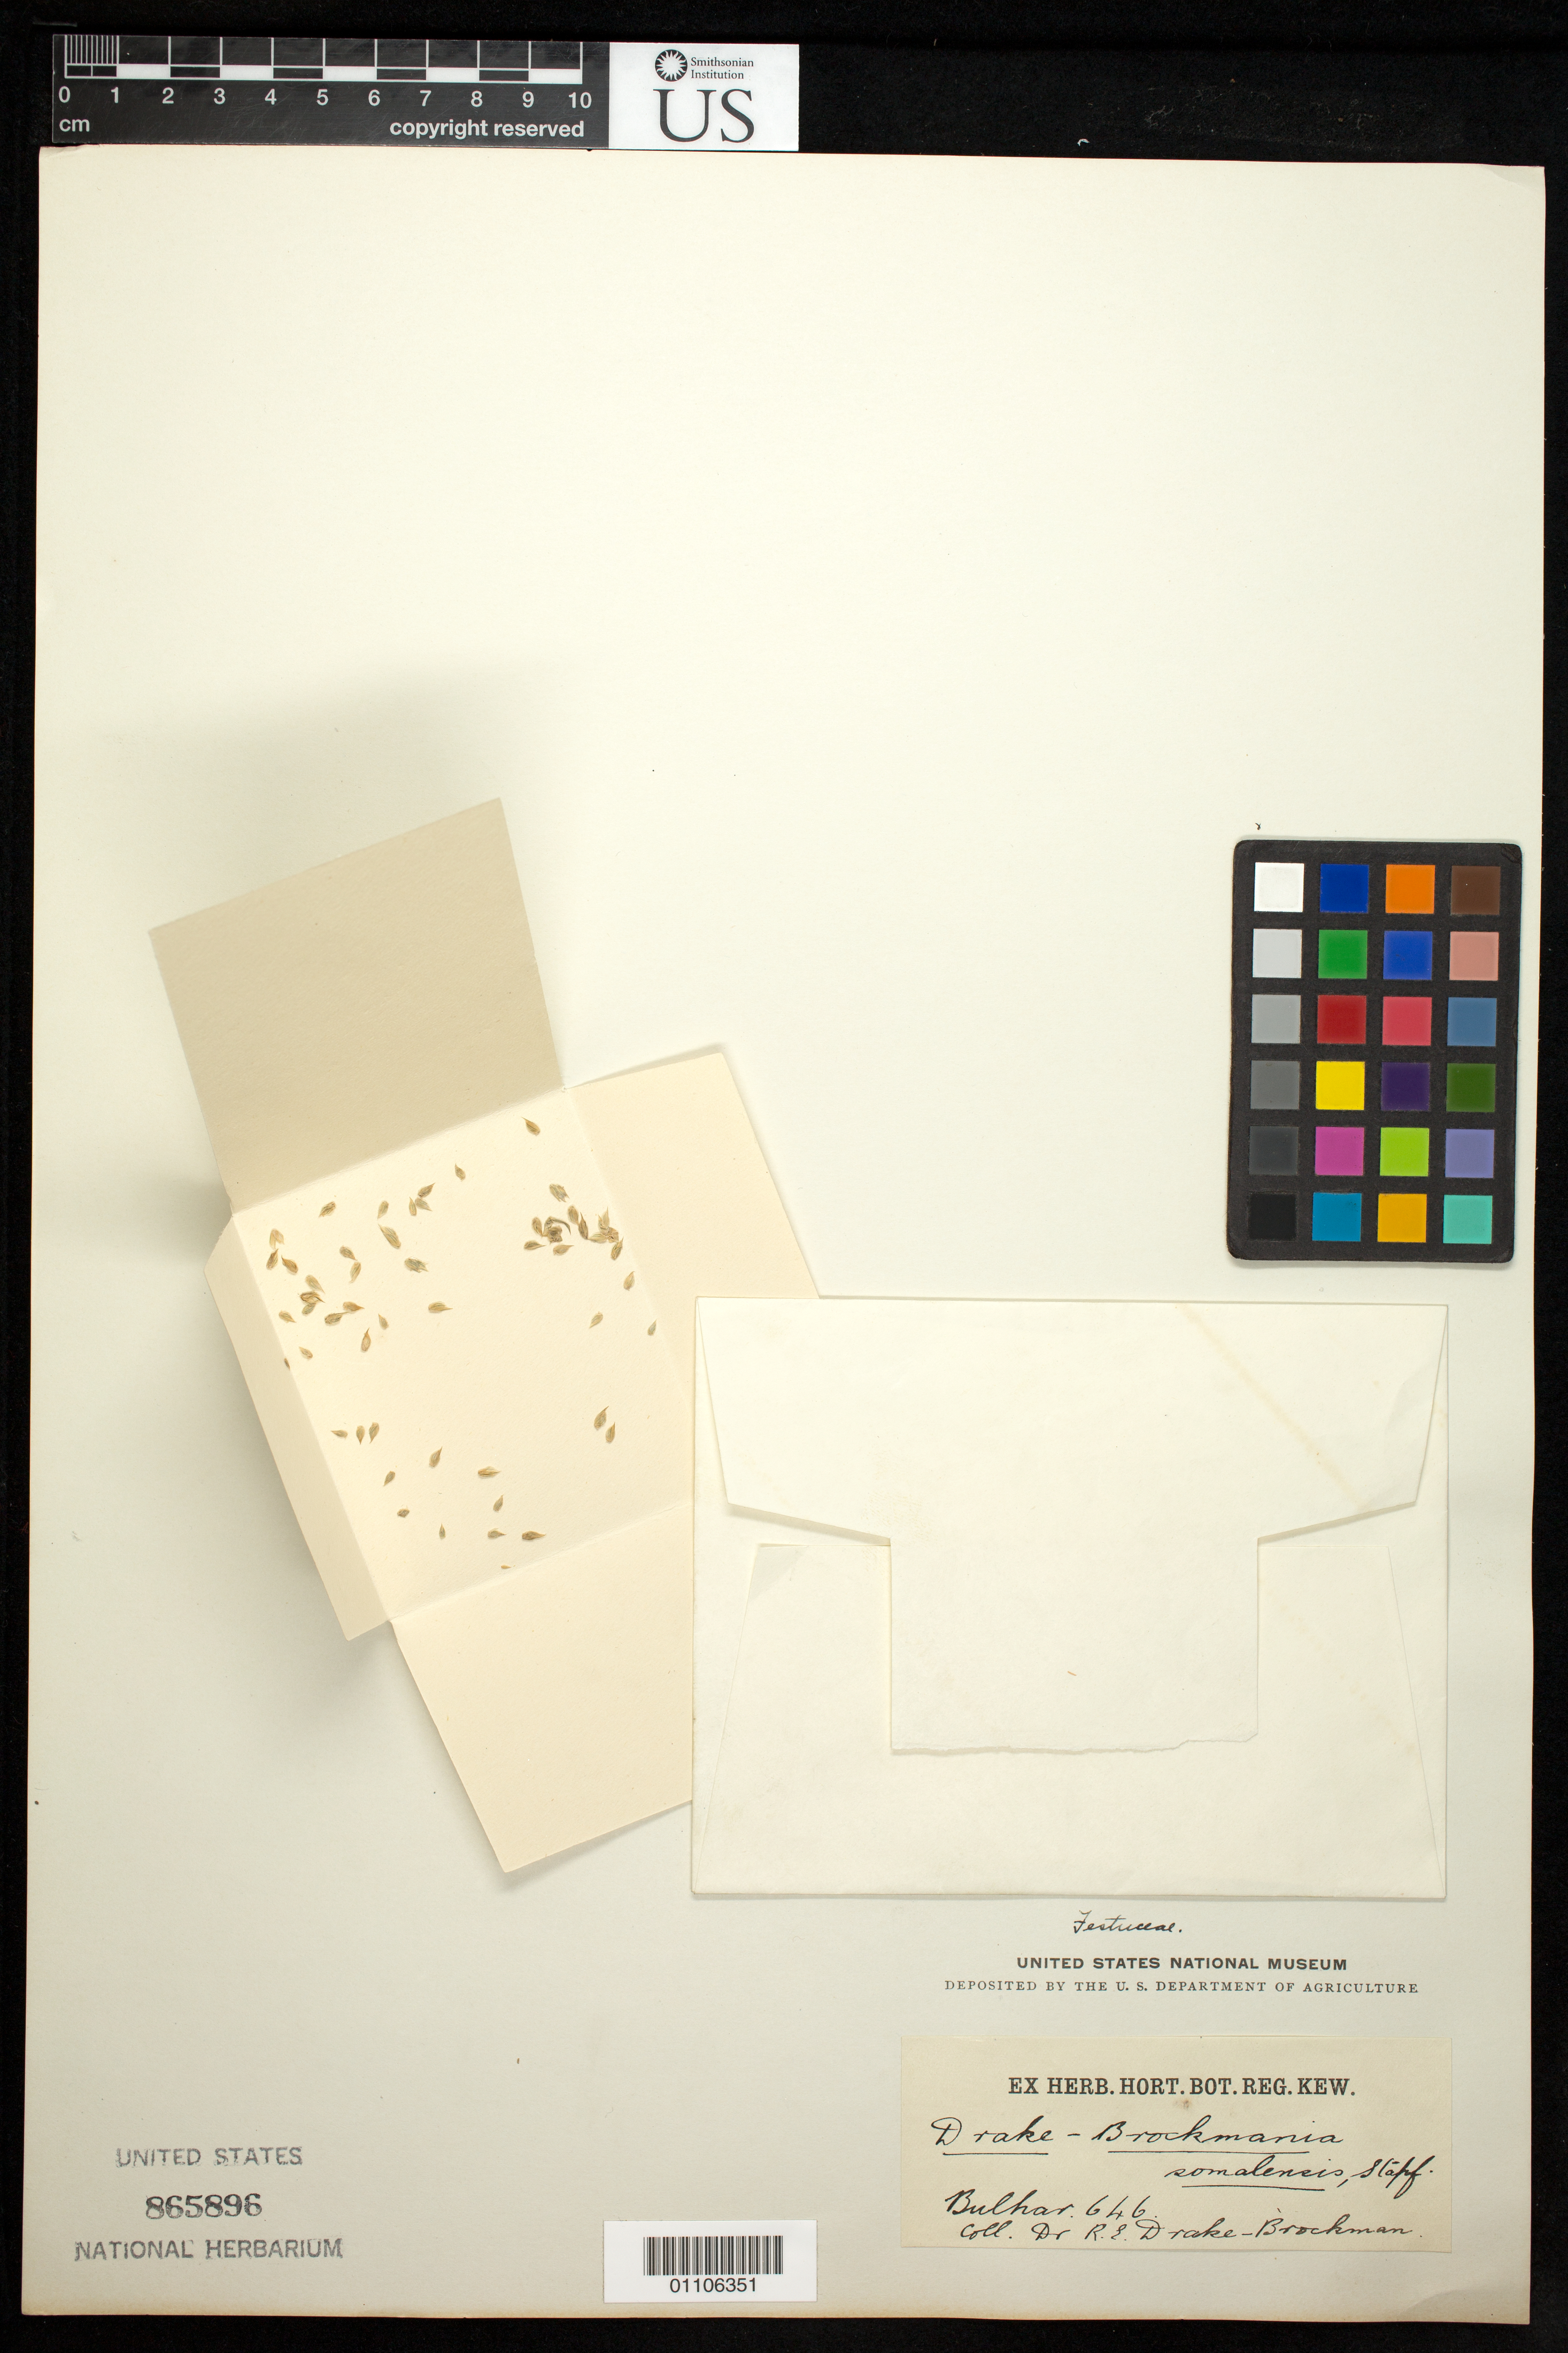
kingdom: Plantae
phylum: Tracheophyta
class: Liliopsida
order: Poales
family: Poaceae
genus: Drake-Brockmania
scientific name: Drake-brockmania somalensis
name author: Stapf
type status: Syntype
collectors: R. Drake-Brockman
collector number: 646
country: Somalia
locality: Bulhar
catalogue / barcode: US 865896